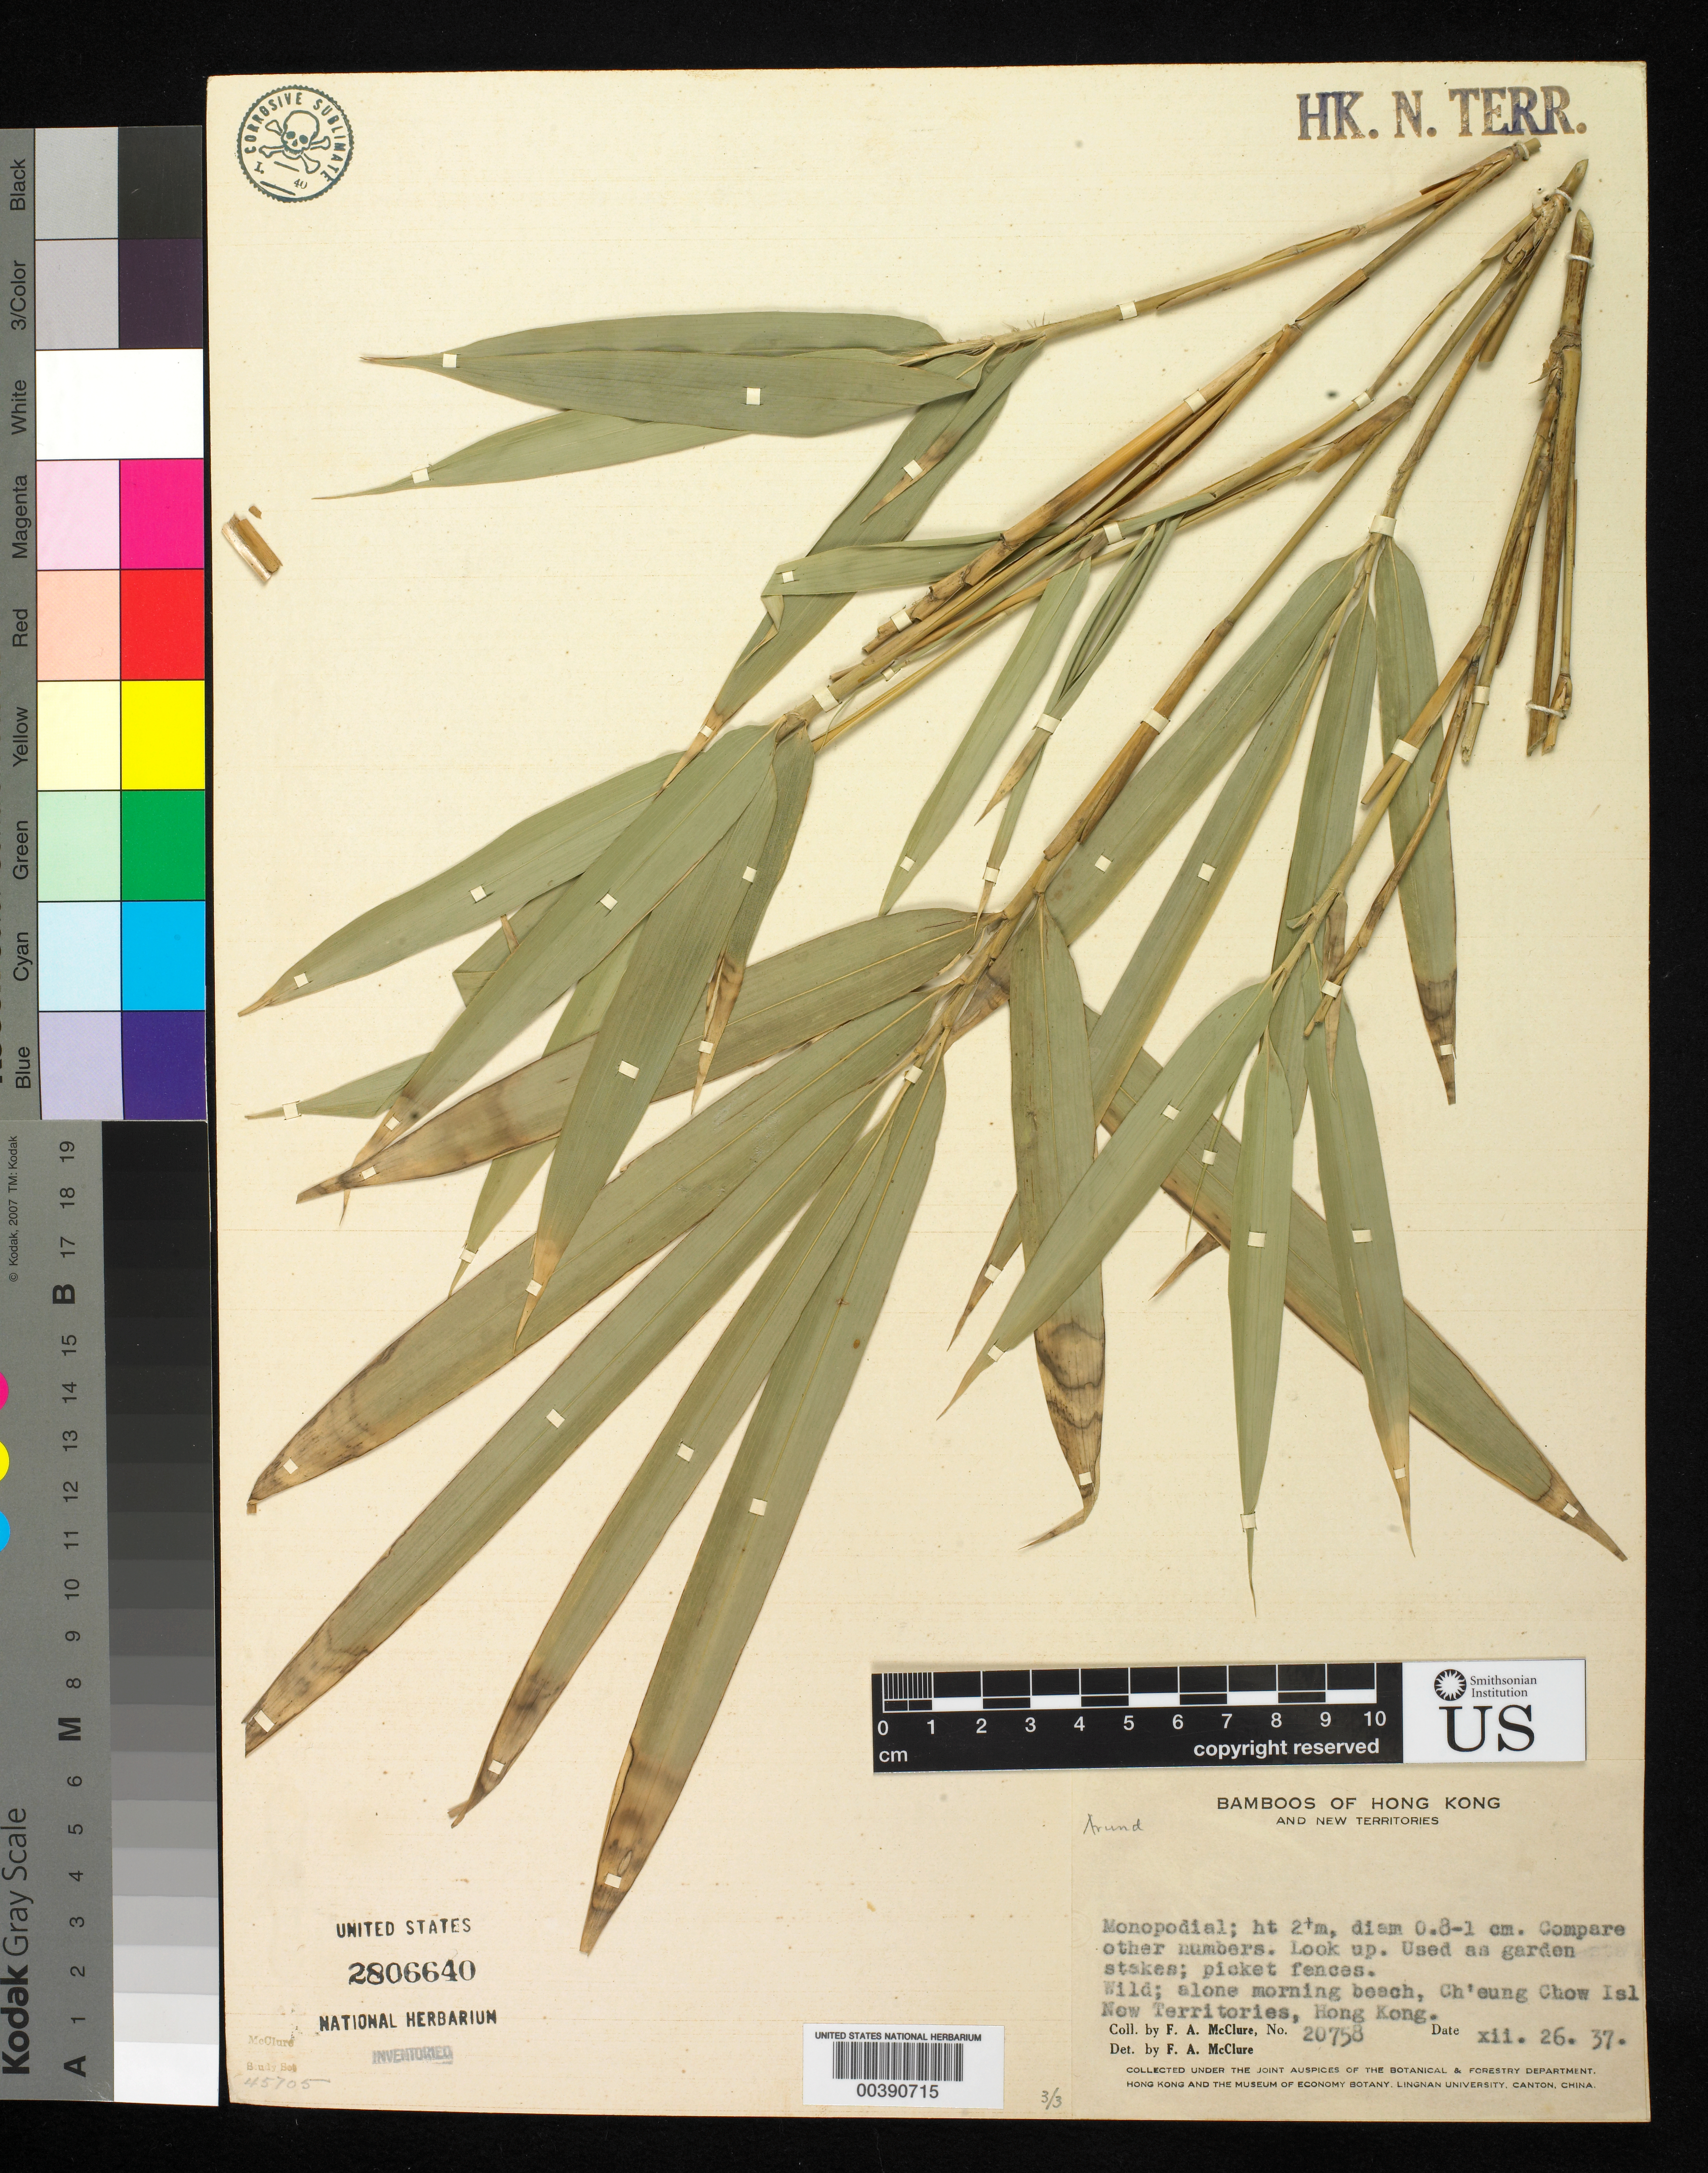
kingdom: Plantae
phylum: Tracheophyta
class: Liliopsida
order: Poales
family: Poaceae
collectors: F. A. McClure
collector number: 20758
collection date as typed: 26 Dec 1937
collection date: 1937-12-26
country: China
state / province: Hong Kong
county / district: New Territories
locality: Ch'eung chow isl.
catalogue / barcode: US 2806640